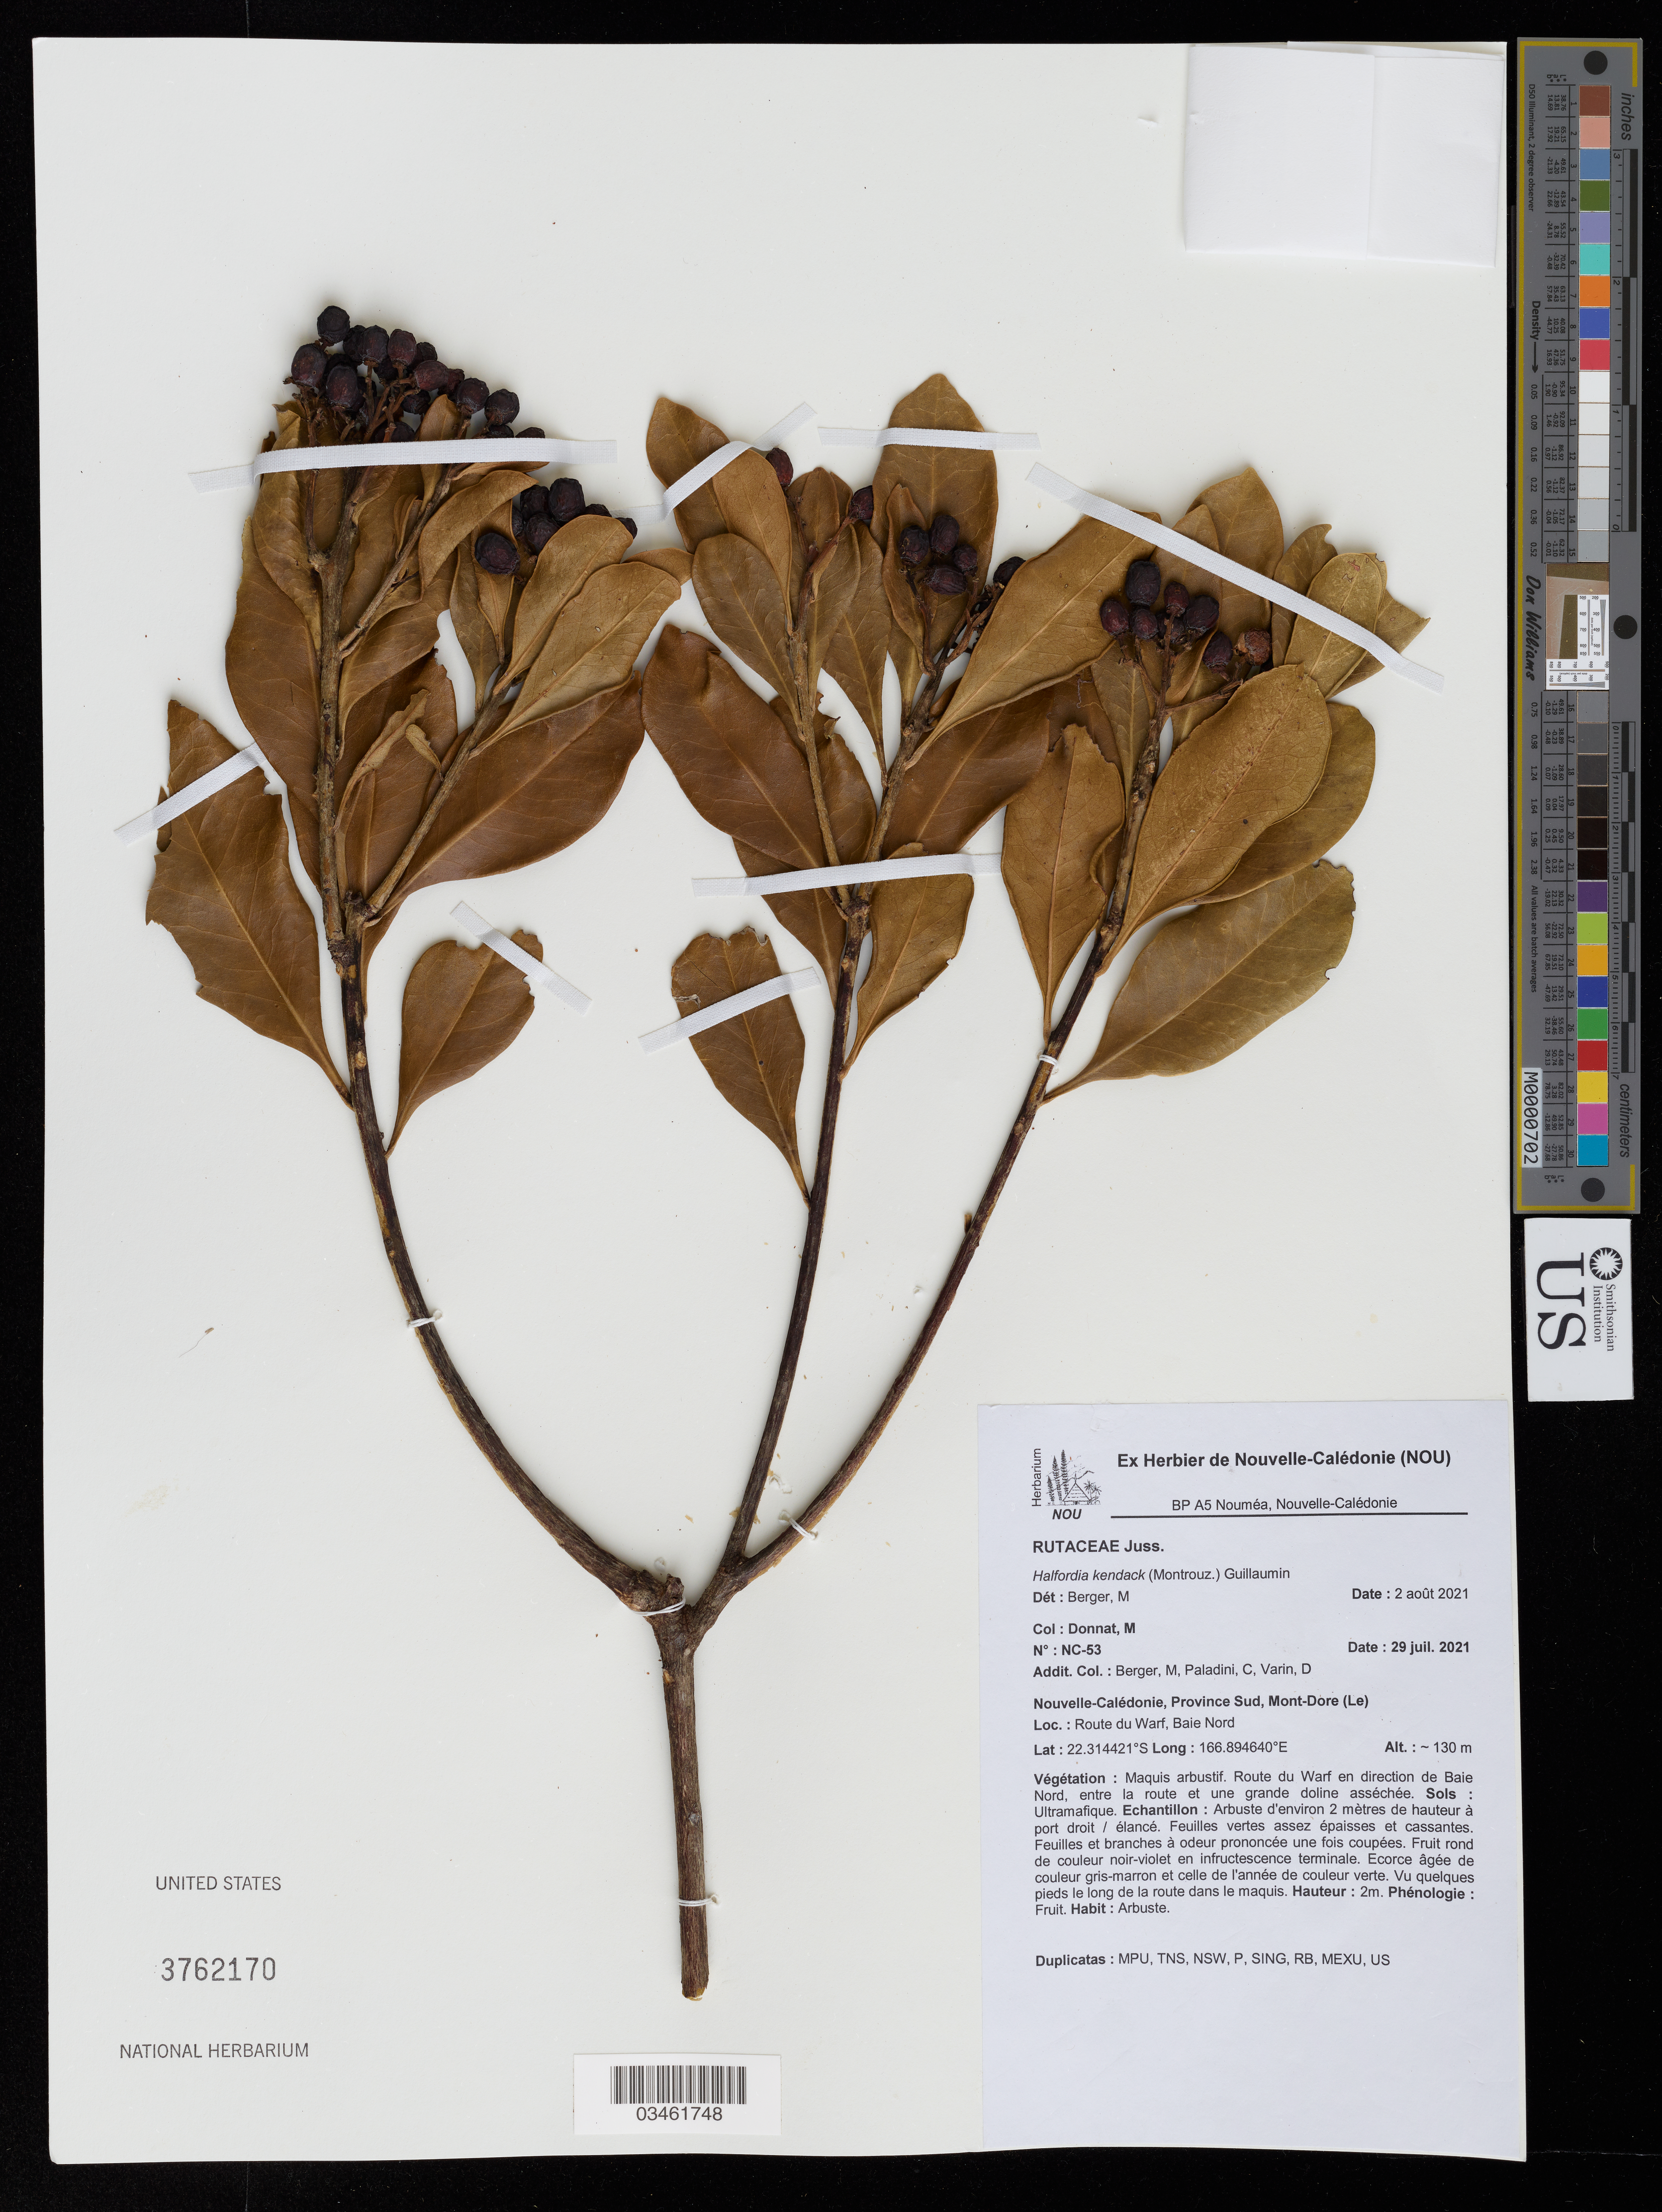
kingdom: Plantae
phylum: Tracheophyta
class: Magnoliopsida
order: Sapindales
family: Rutaceae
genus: Halfordia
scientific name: Halfordia kendack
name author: (Montrouz.) Guillaumin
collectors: M. Donnat, M. Berger, C. Paladini & D. Varin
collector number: NC-53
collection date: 2021-07-29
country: New Caledonia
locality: Province Sud, Mont-Dore (Le). Route du Warf, Baie Nord. Route du Warf en direction de Baie Nord, entre la route et une grande doline asséchée.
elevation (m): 130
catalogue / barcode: US 3762170